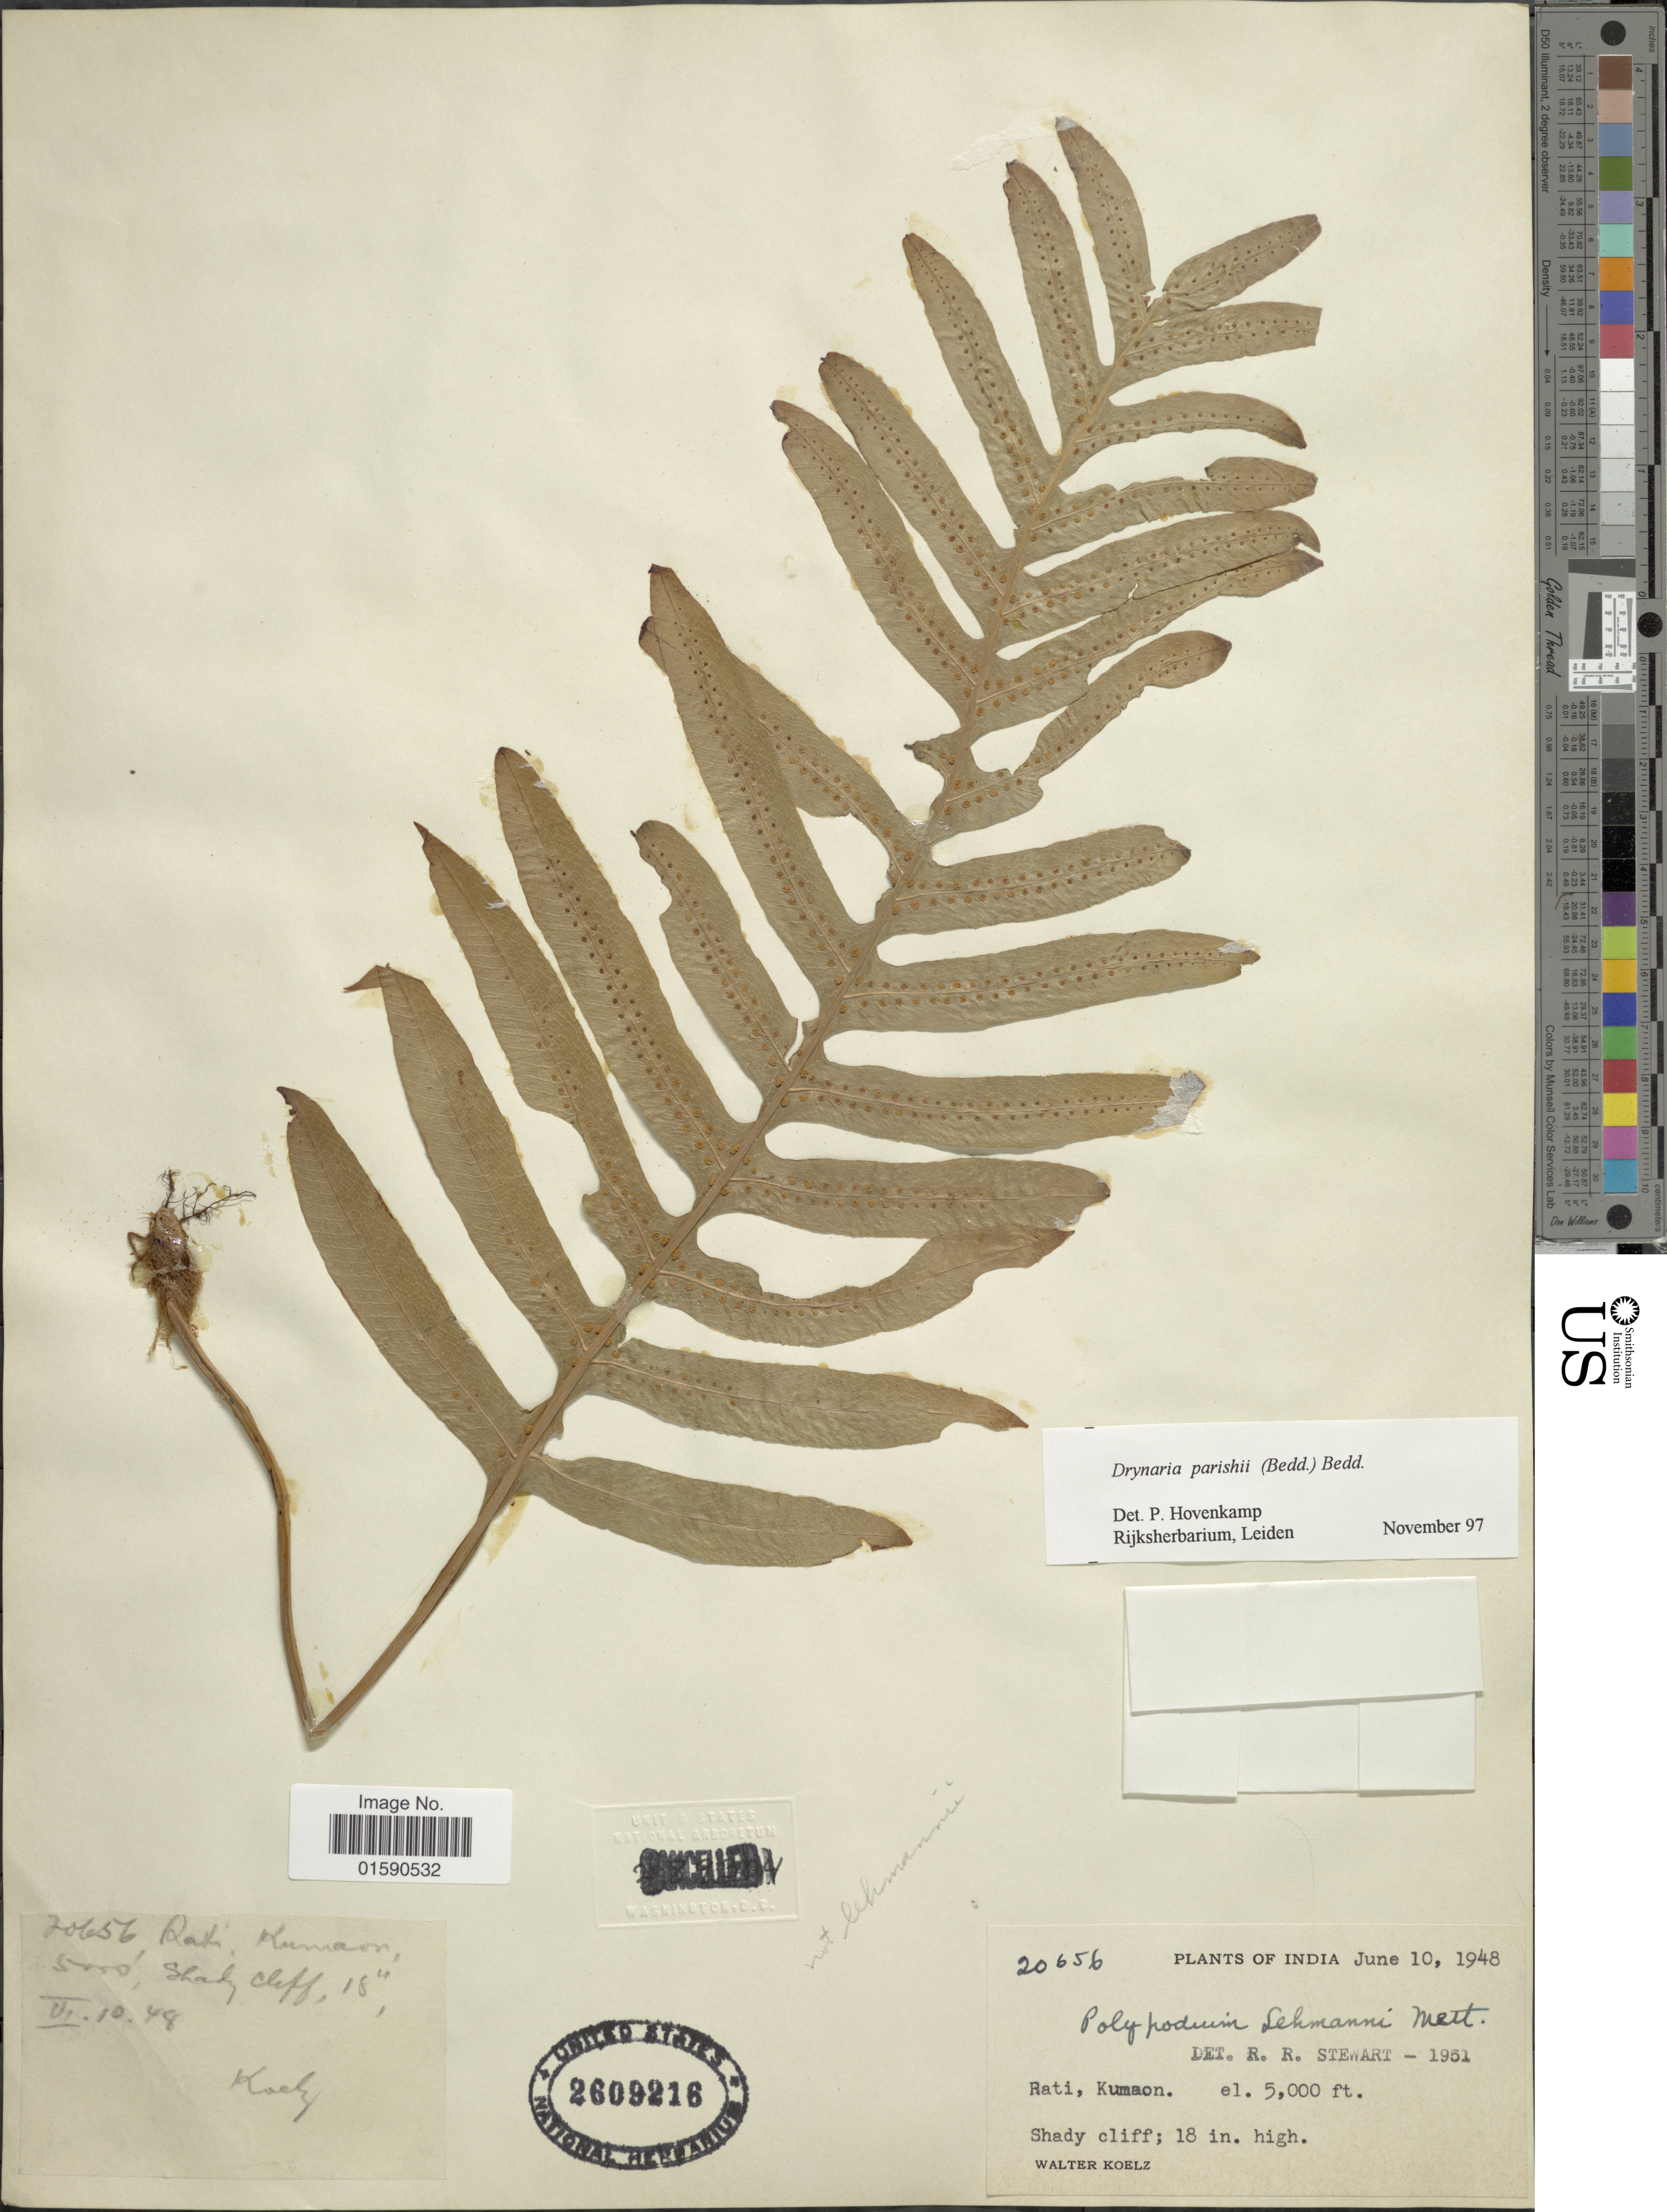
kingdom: Plantae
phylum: Tracheophyta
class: Polypodiopsida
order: Polypodiales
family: Polypodiaceae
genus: Drynaria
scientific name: Drynaria parishii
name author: (Bedd.) Bedd.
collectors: W. N. Koelz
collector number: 20656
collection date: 1948-06-10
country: India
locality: Rati, Kumaon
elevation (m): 1524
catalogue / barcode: US 2609216